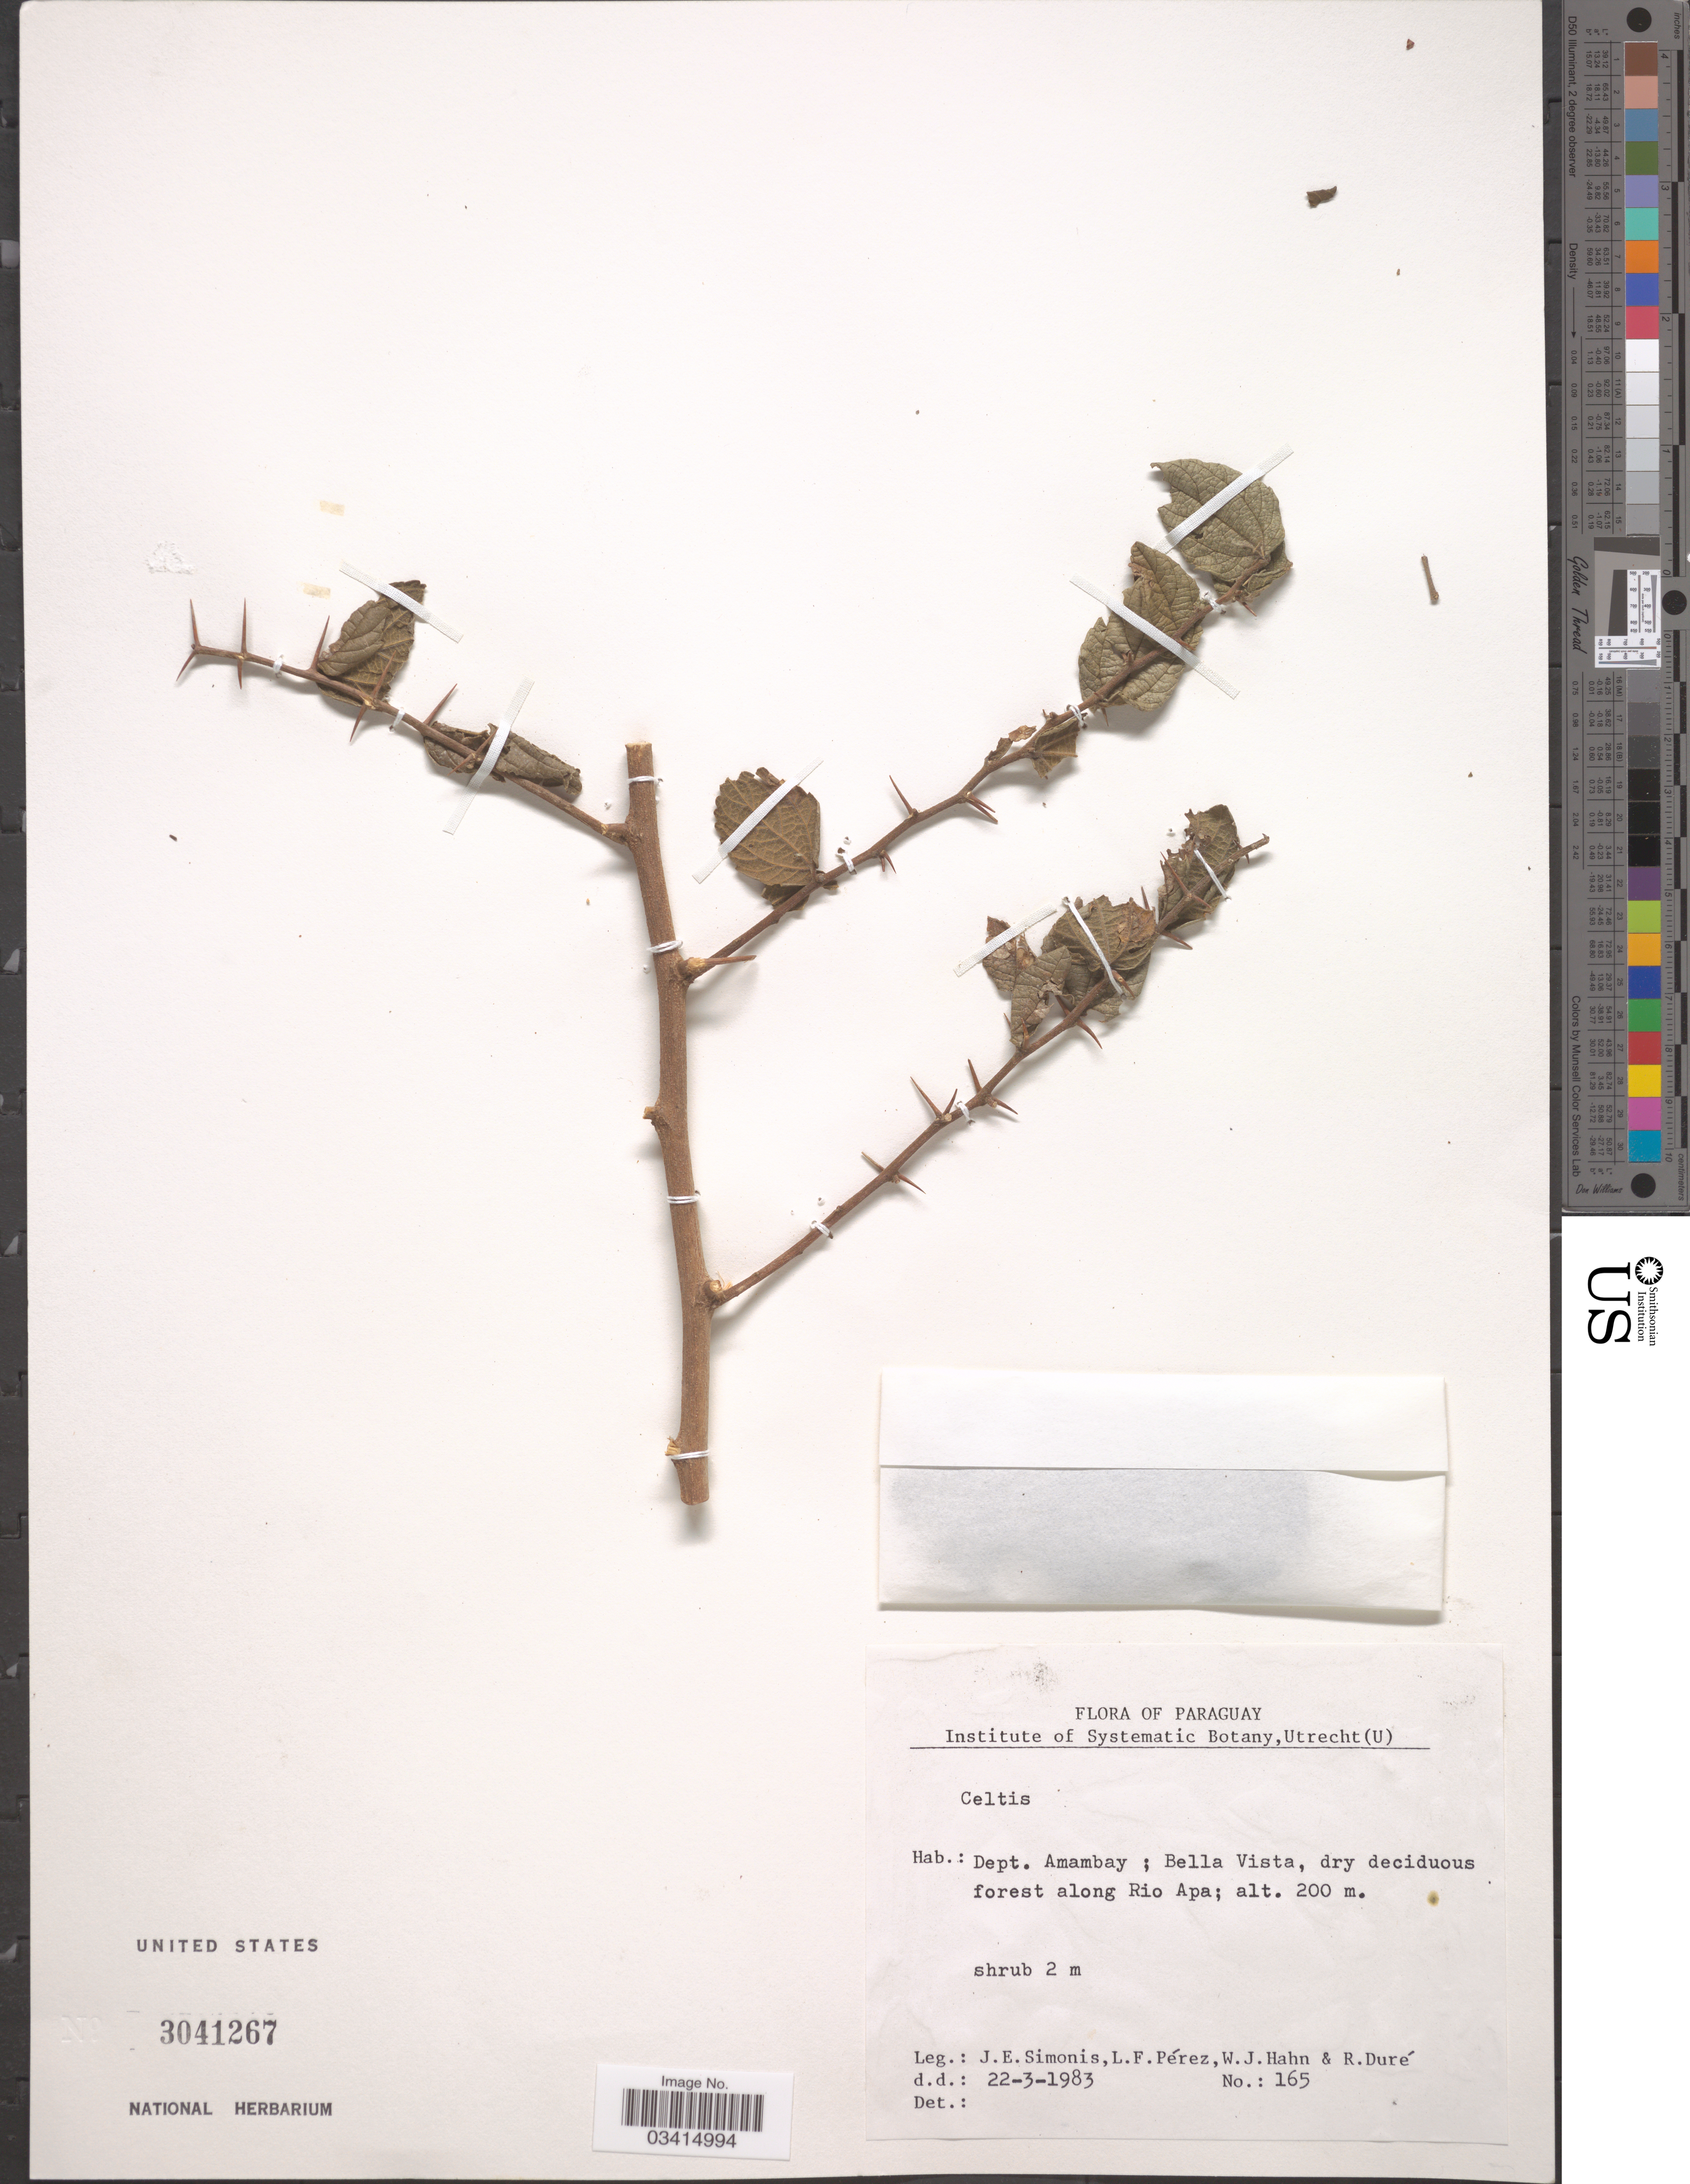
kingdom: Plantae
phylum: Tracheophyta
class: Magnoliopsida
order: Rosales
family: Cannabaceae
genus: Celtis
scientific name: Celtis sp.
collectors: J. E. Simonis, L. Perez, W. J. Hahn & R. Duré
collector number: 165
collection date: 1983-03-22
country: Paraguay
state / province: Amambay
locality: Dept. Amambay; Bella Vista, along Rio Apa.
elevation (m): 200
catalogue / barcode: US 3041267